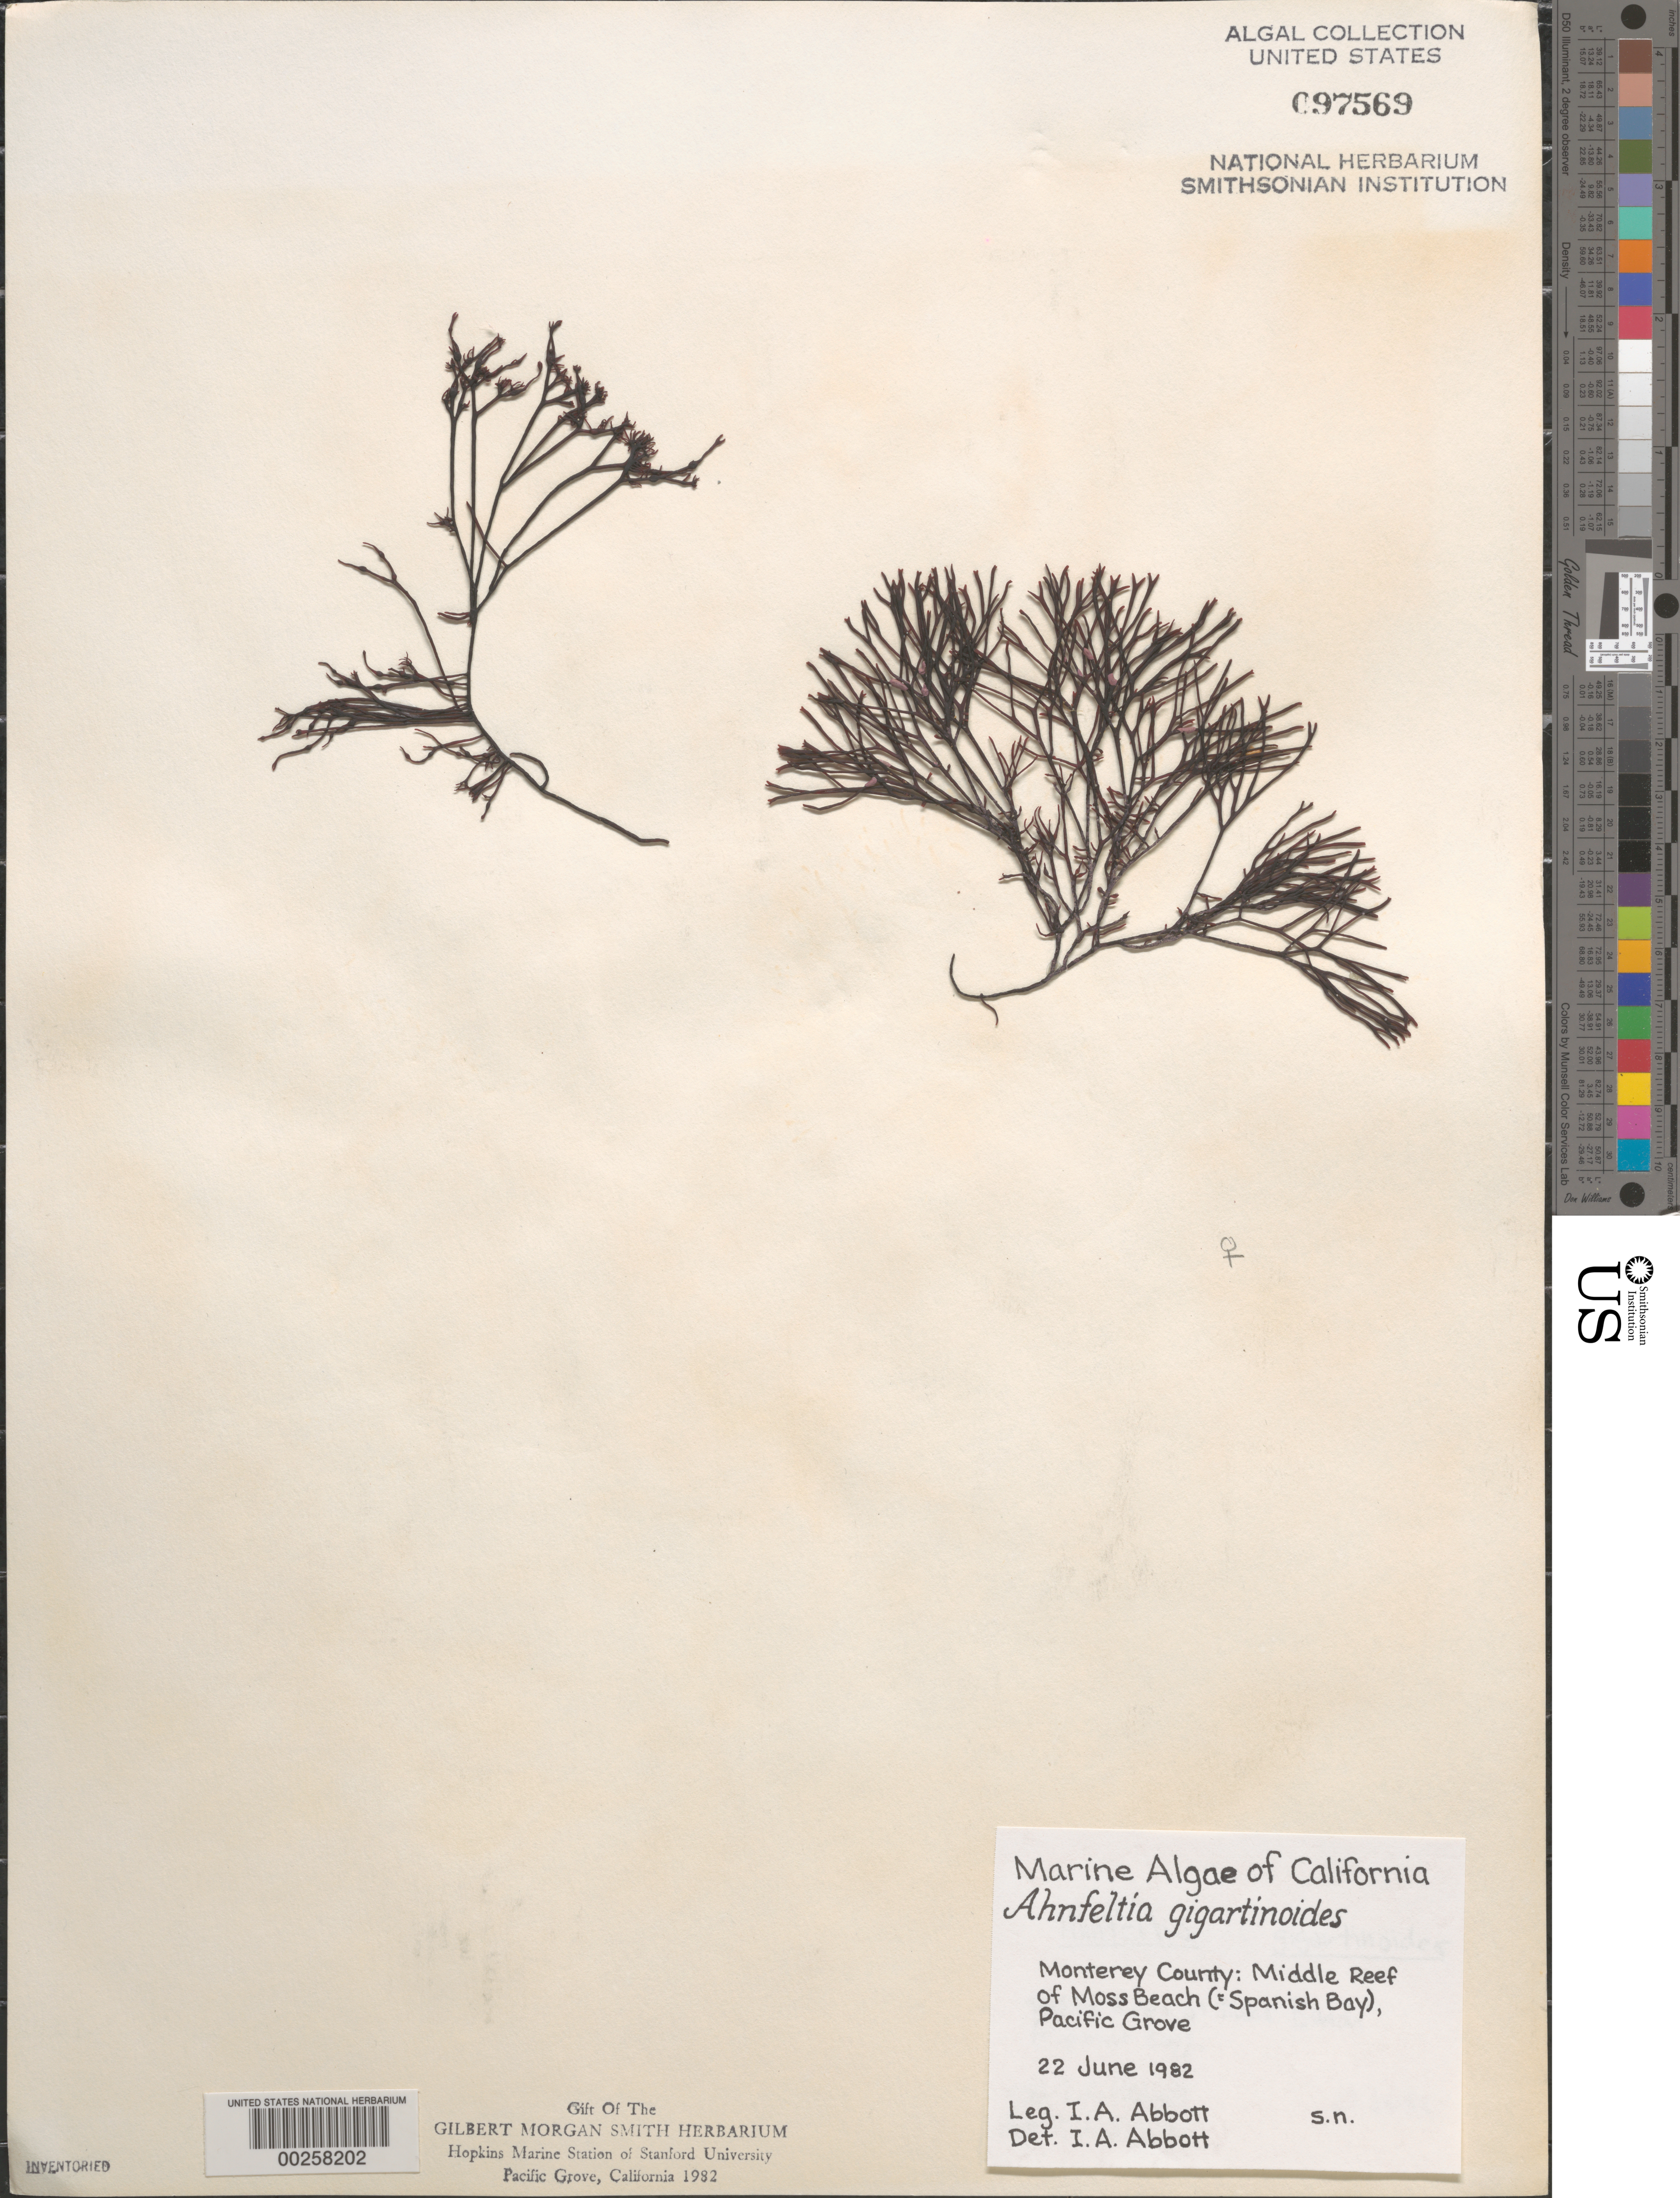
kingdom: Plantae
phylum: Rhodophyta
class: Florideophyceae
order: Ahnfeltiales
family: Ahnfeltiaceae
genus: Ahnfeltia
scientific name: Ahnfeltia gigartinoides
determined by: Abbott, Isabella A.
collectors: I. A. Abbott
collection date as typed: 22 Jun 1982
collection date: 1982-06-22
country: United States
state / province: California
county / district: Monterey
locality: Middle Reef of Moss Beach (Spanish Bay), Pacific Grove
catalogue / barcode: US 97569